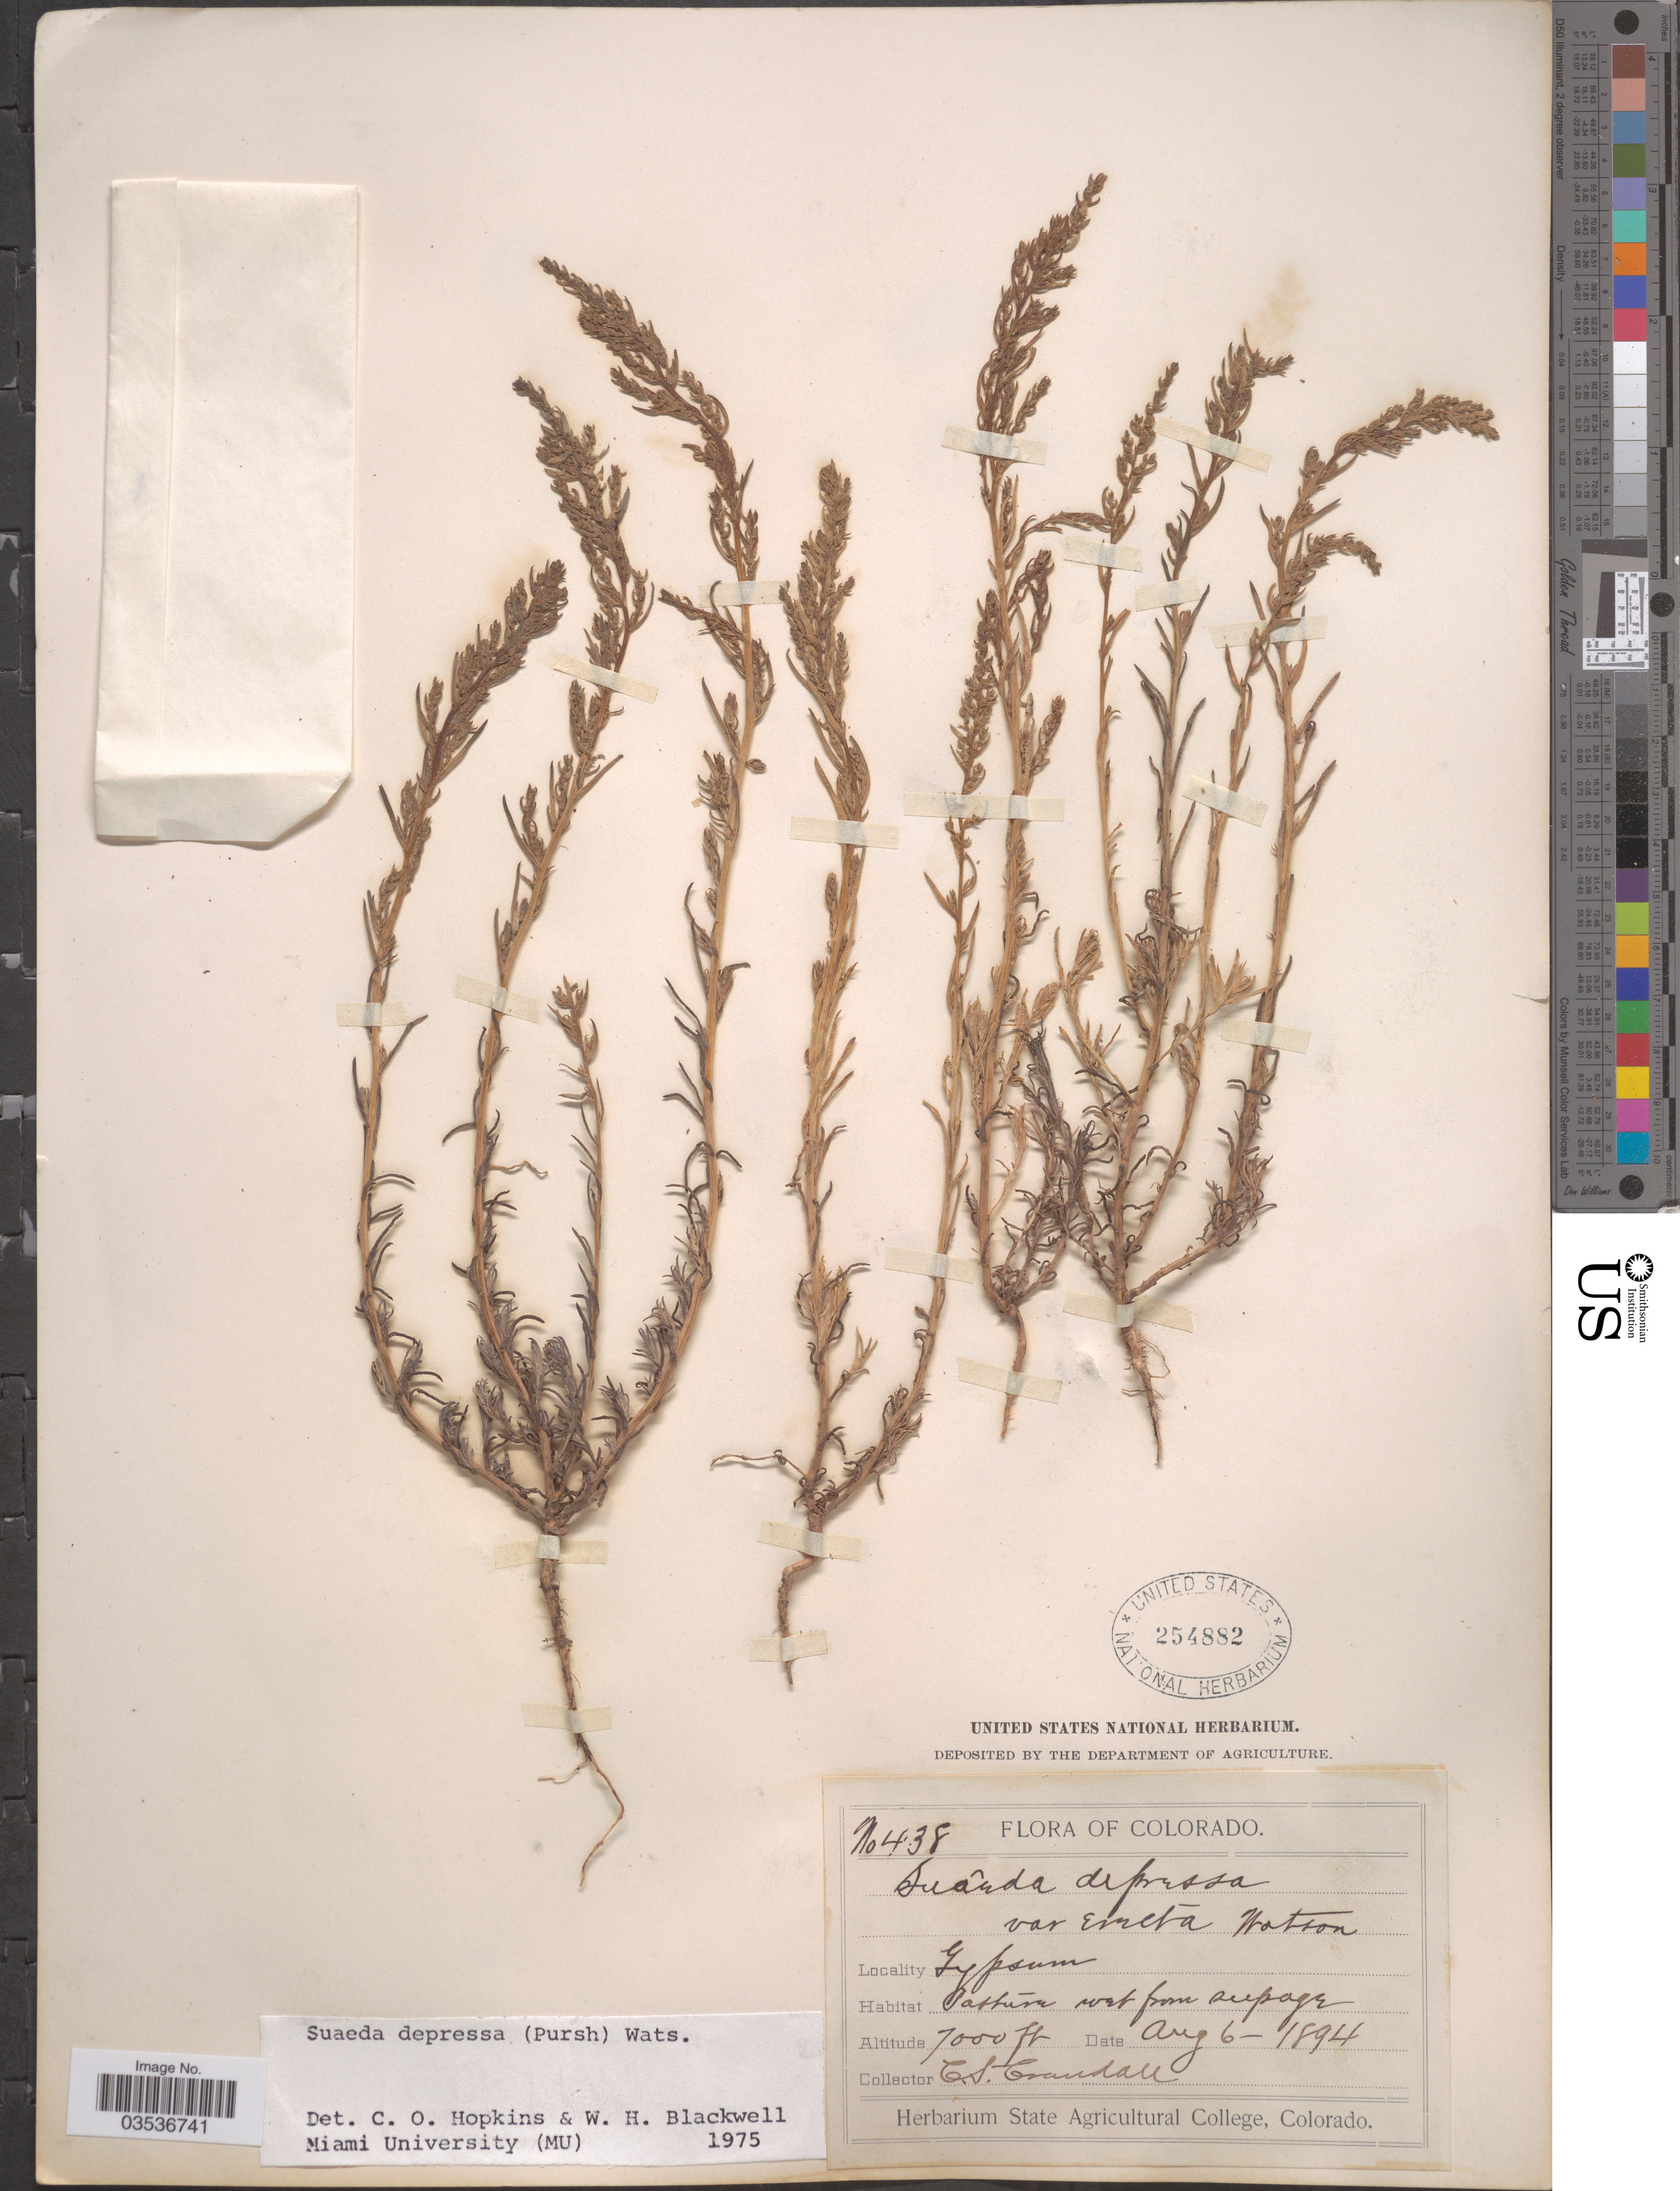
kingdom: Plantae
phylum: Tracheophyta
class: Magnoliopsida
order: Caryophyllales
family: Amaranthaceae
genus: Suaeda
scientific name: Suaeda depressa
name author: (Pursh) S. Watson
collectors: C. Crandall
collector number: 438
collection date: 1894-08-06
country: United States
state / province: Colorado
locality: Gypsum.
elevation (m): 2134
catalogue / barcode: US 254882